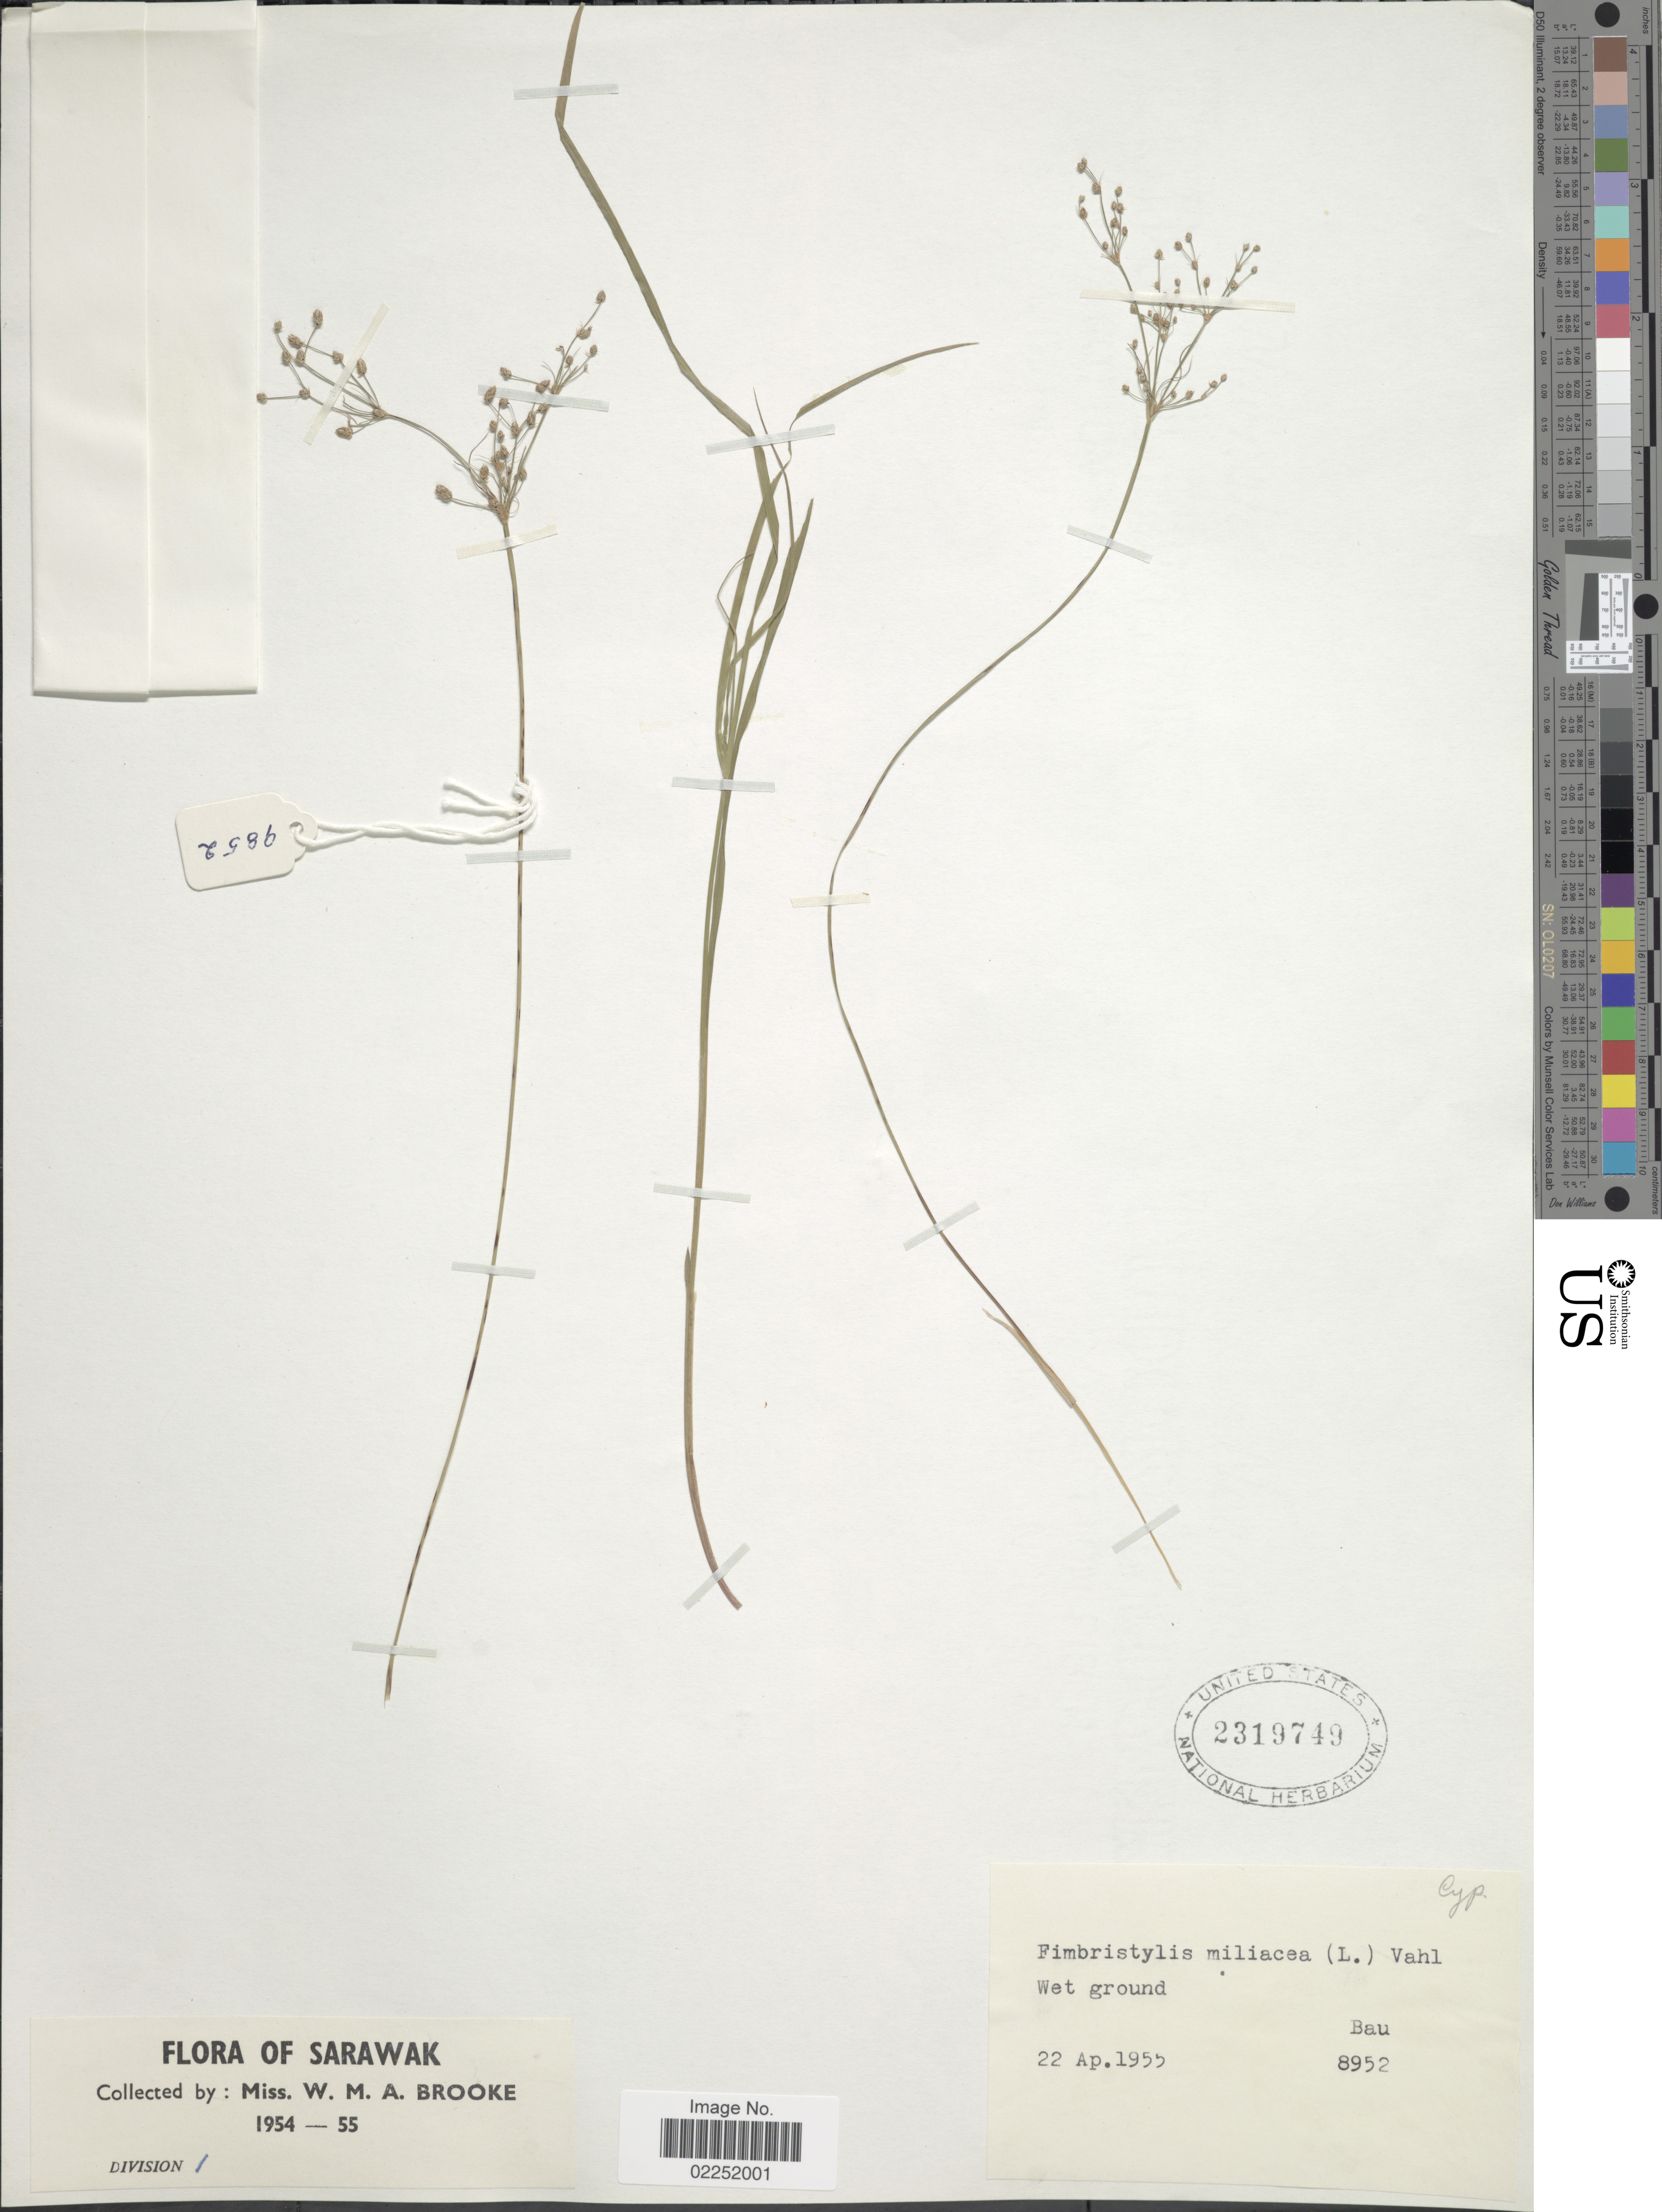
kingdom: Plantae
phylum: Tracheophyta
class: Liliopsida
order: Poales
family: Cyperaceae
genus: Fimbristylis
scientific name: Fimbristylis littoralis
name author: Gaudich.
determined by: Strong, M. T., (US), Smithsonian Institution - National Museum of Natural History (UNITED STATES)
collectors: W. Brooke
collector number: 8952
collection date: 1955-04-22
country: Malaysia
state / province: Sarawak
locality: Wet ground, Bau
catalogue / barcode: US 2319749